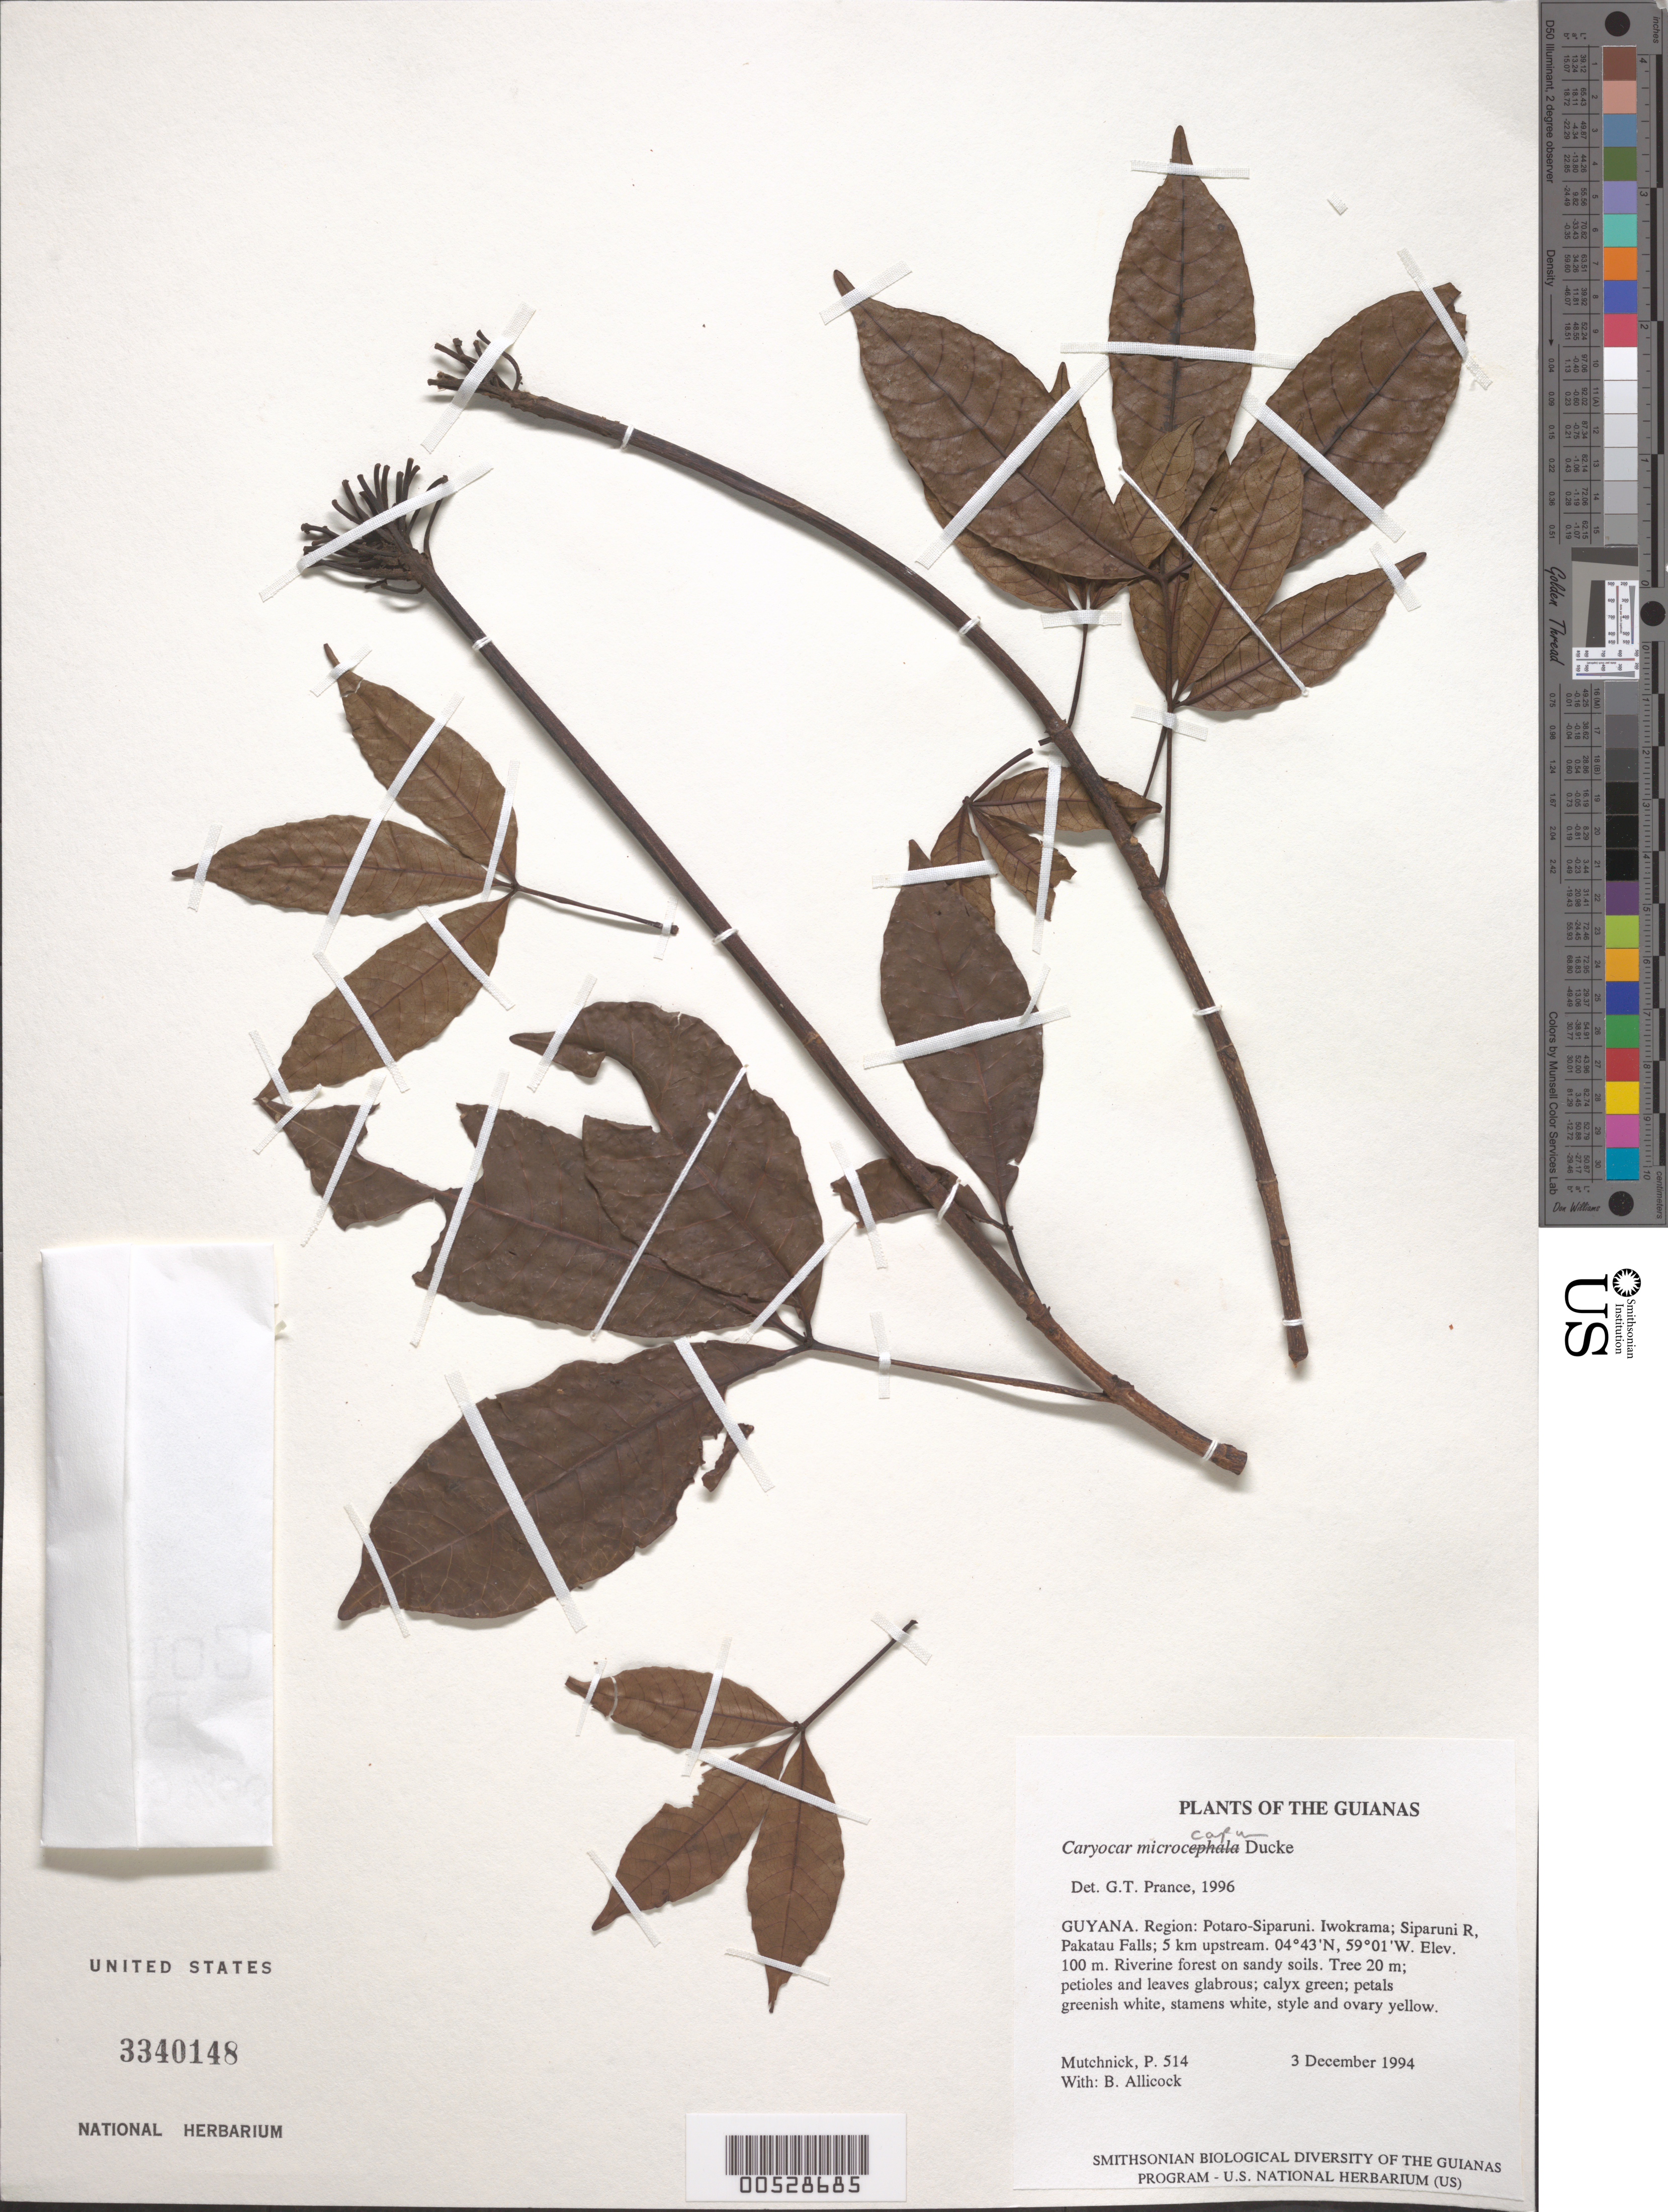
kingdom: Plantae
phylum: Tracheophyta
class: Magnoliopsida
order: Malpighiales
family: Caryocaraceae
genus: Caryocar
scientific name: Caryocar microcarpum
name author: Ducke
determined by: Prance, G. T.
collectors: P. Mutchnick & B. Allicock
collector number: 514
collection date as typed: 3 December 1994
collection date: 1994-12-03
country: Guyana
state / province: Potaro-Siparuni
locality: Iwokrama; Siparuni R, Pakatau Falls; 5 km upstream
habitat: Riverine forest on sandy soils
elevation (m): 100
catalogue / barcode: US 3340148